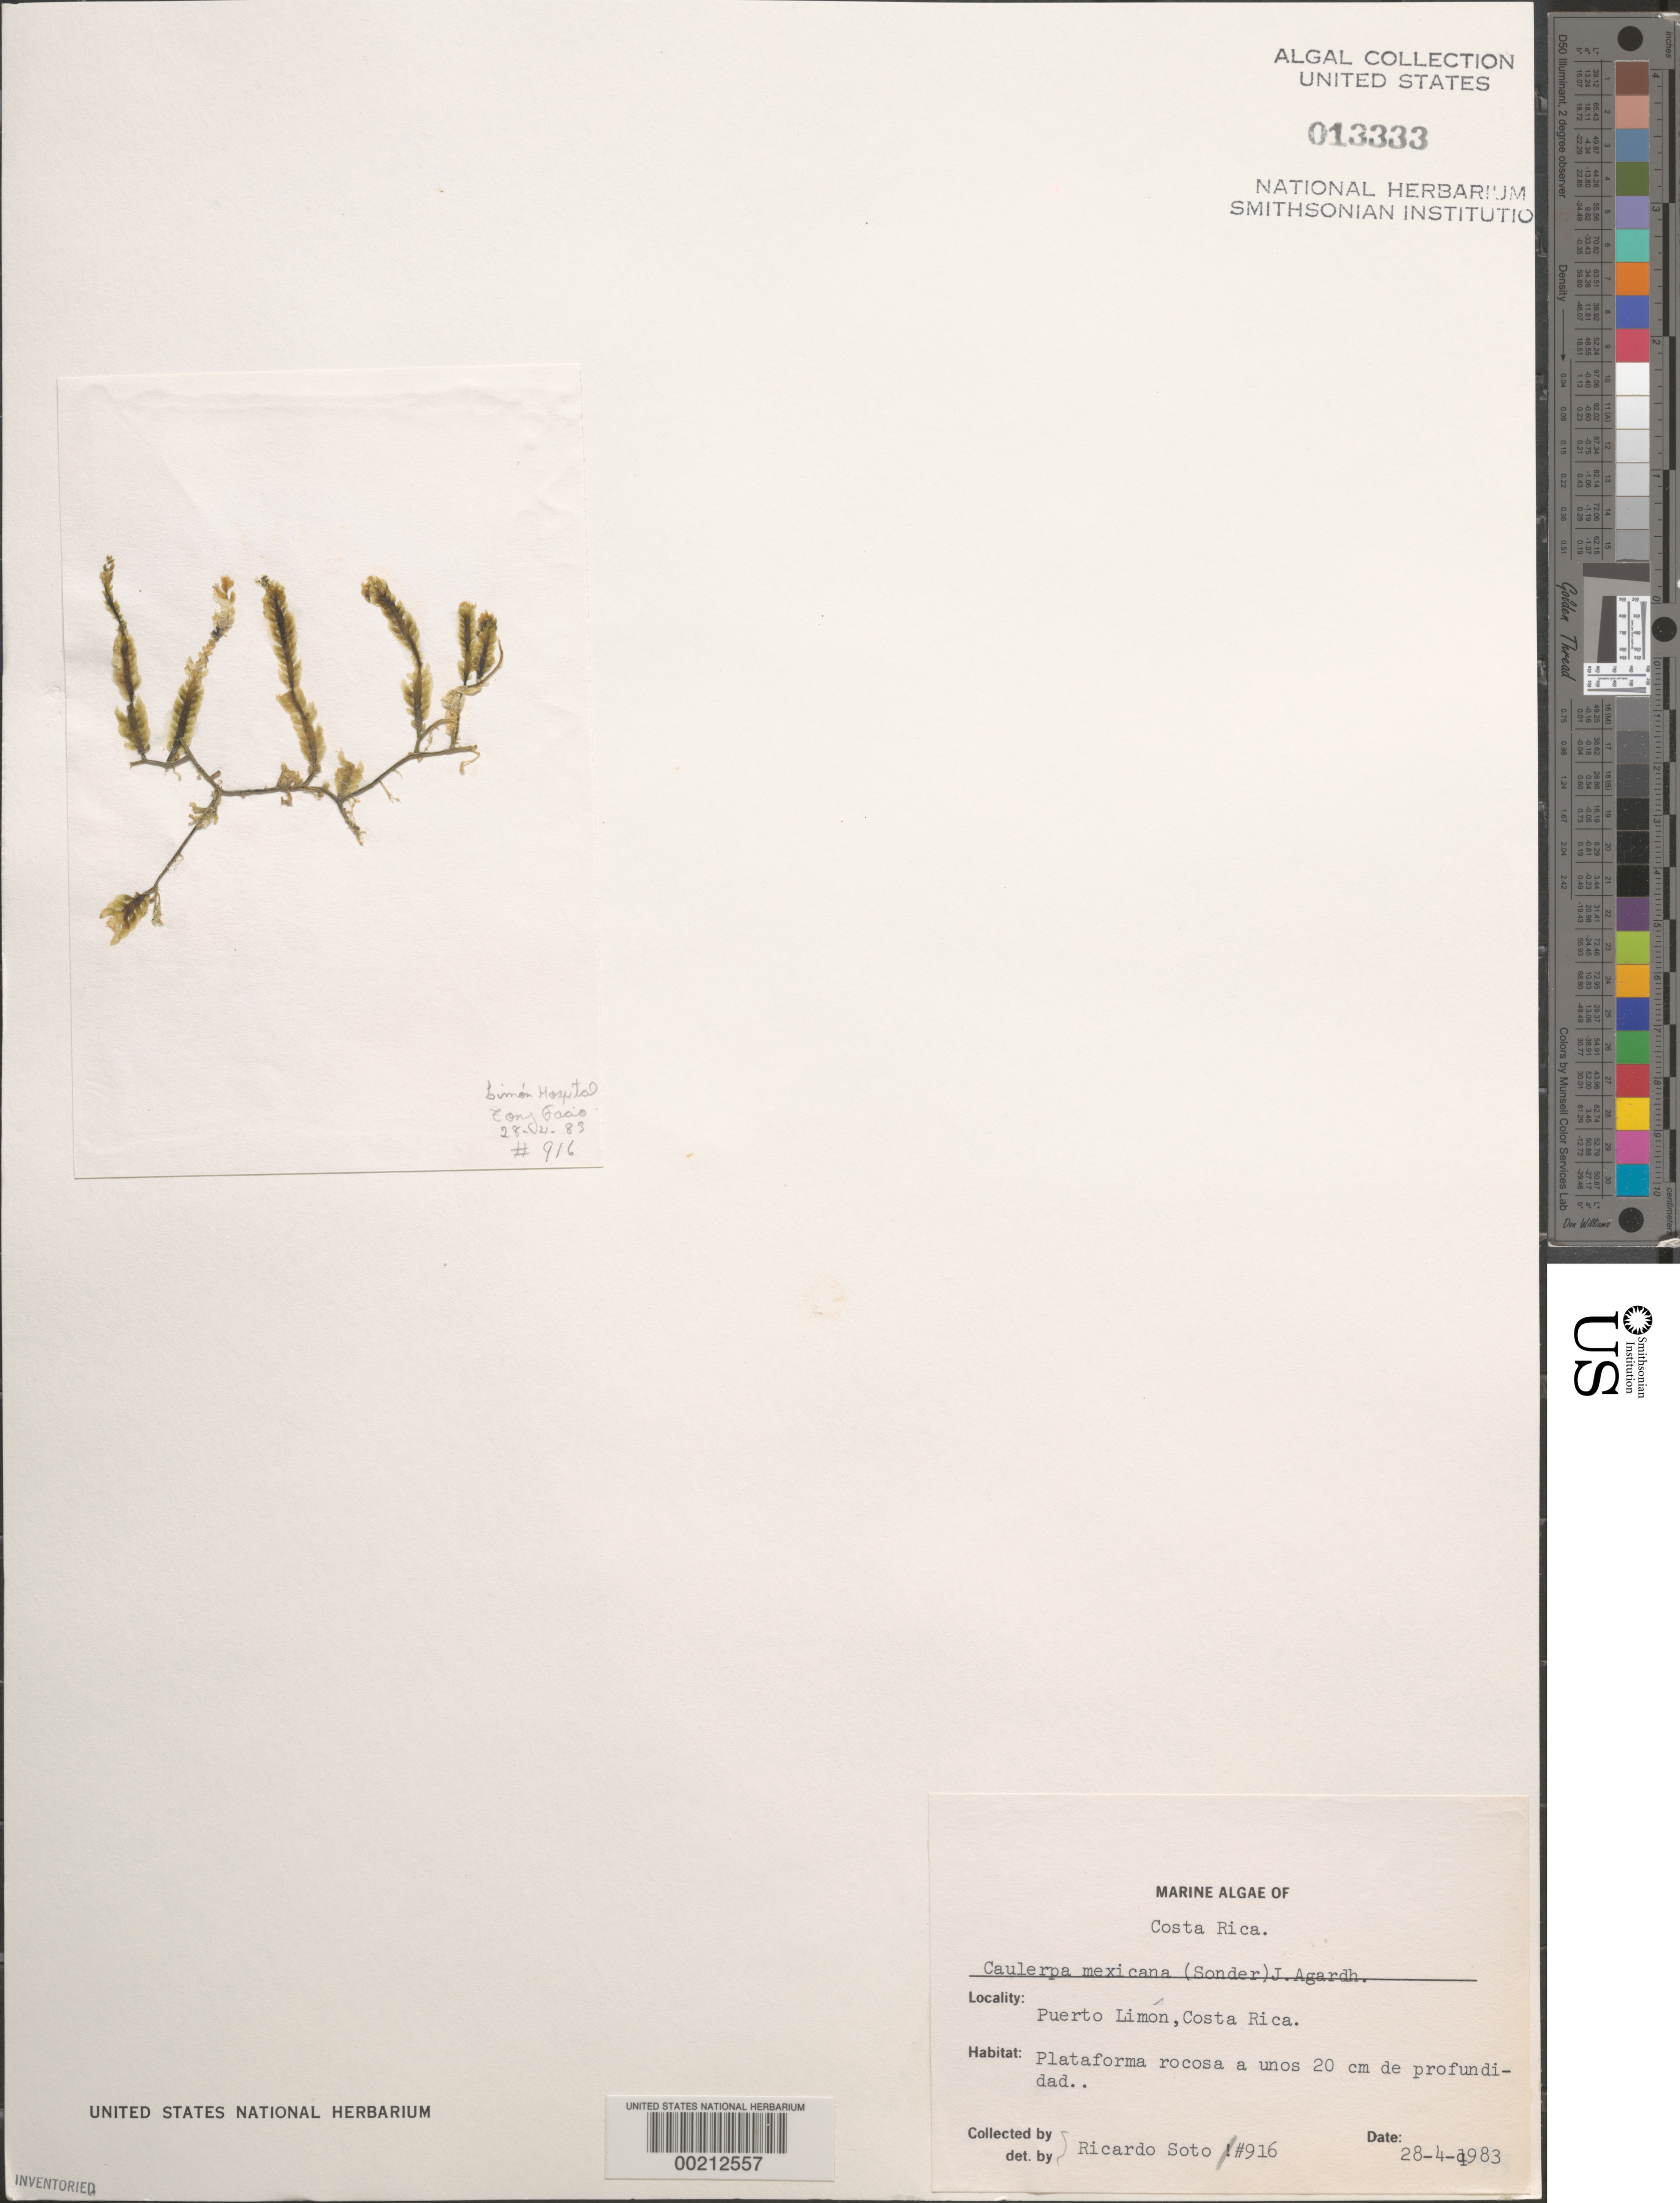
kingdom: Plantae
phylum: Chlorophyta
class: Ulvophyceae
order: Bryopsidales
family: Caulerpaceae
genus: Caulerpa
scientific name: Caulerpa mexicana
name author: Sond. ex Kütz.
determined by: Soto, R.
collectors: R. Soto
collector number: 916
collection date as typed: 28 Apr 1983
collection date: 1983-04-28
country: Costa Rica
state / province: Limón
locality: Puerto limon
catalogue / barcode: US 13333